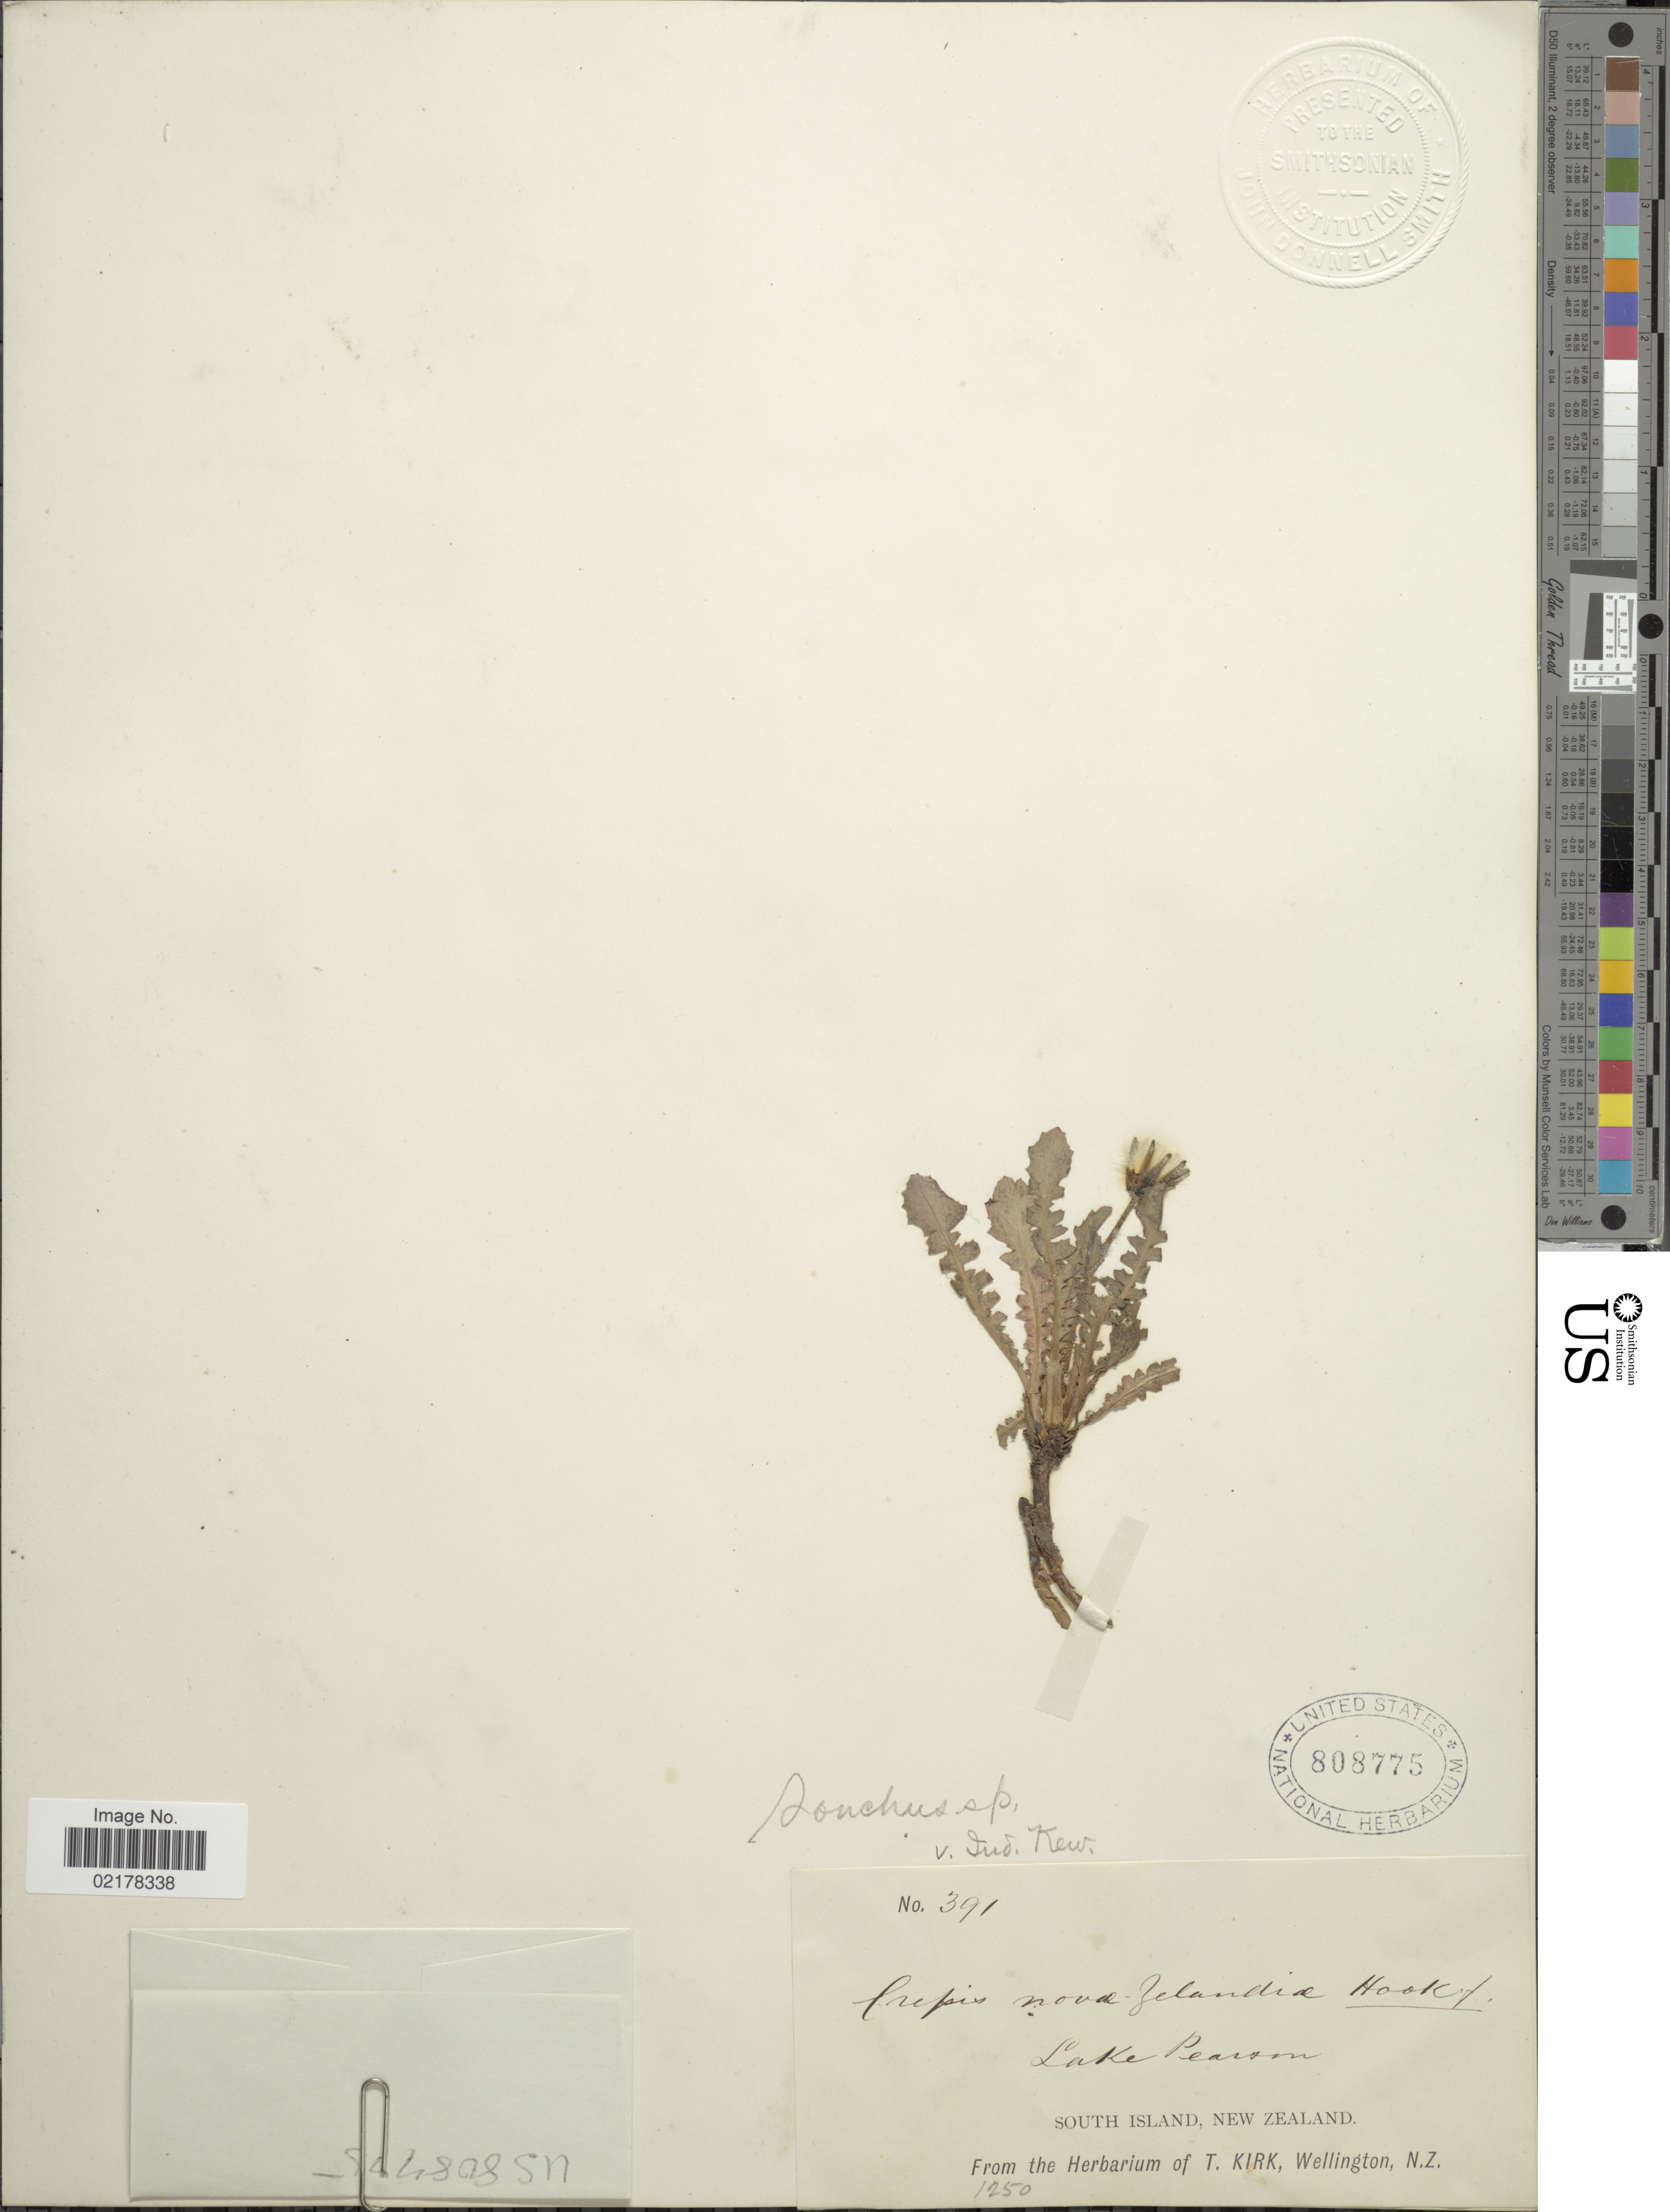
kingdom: Plantae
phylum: Tracheophyta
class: Magnoliopsida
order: Asterales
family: Asteraceae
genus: Sonchus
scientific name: Sonchus novae-zelandiae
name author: (Hook. f.) Hook. f.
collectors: ex Herb. T. Kirk, Wellington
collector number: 391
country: New Zealand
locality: South Island. Lake Pearson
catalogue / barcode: US 808775